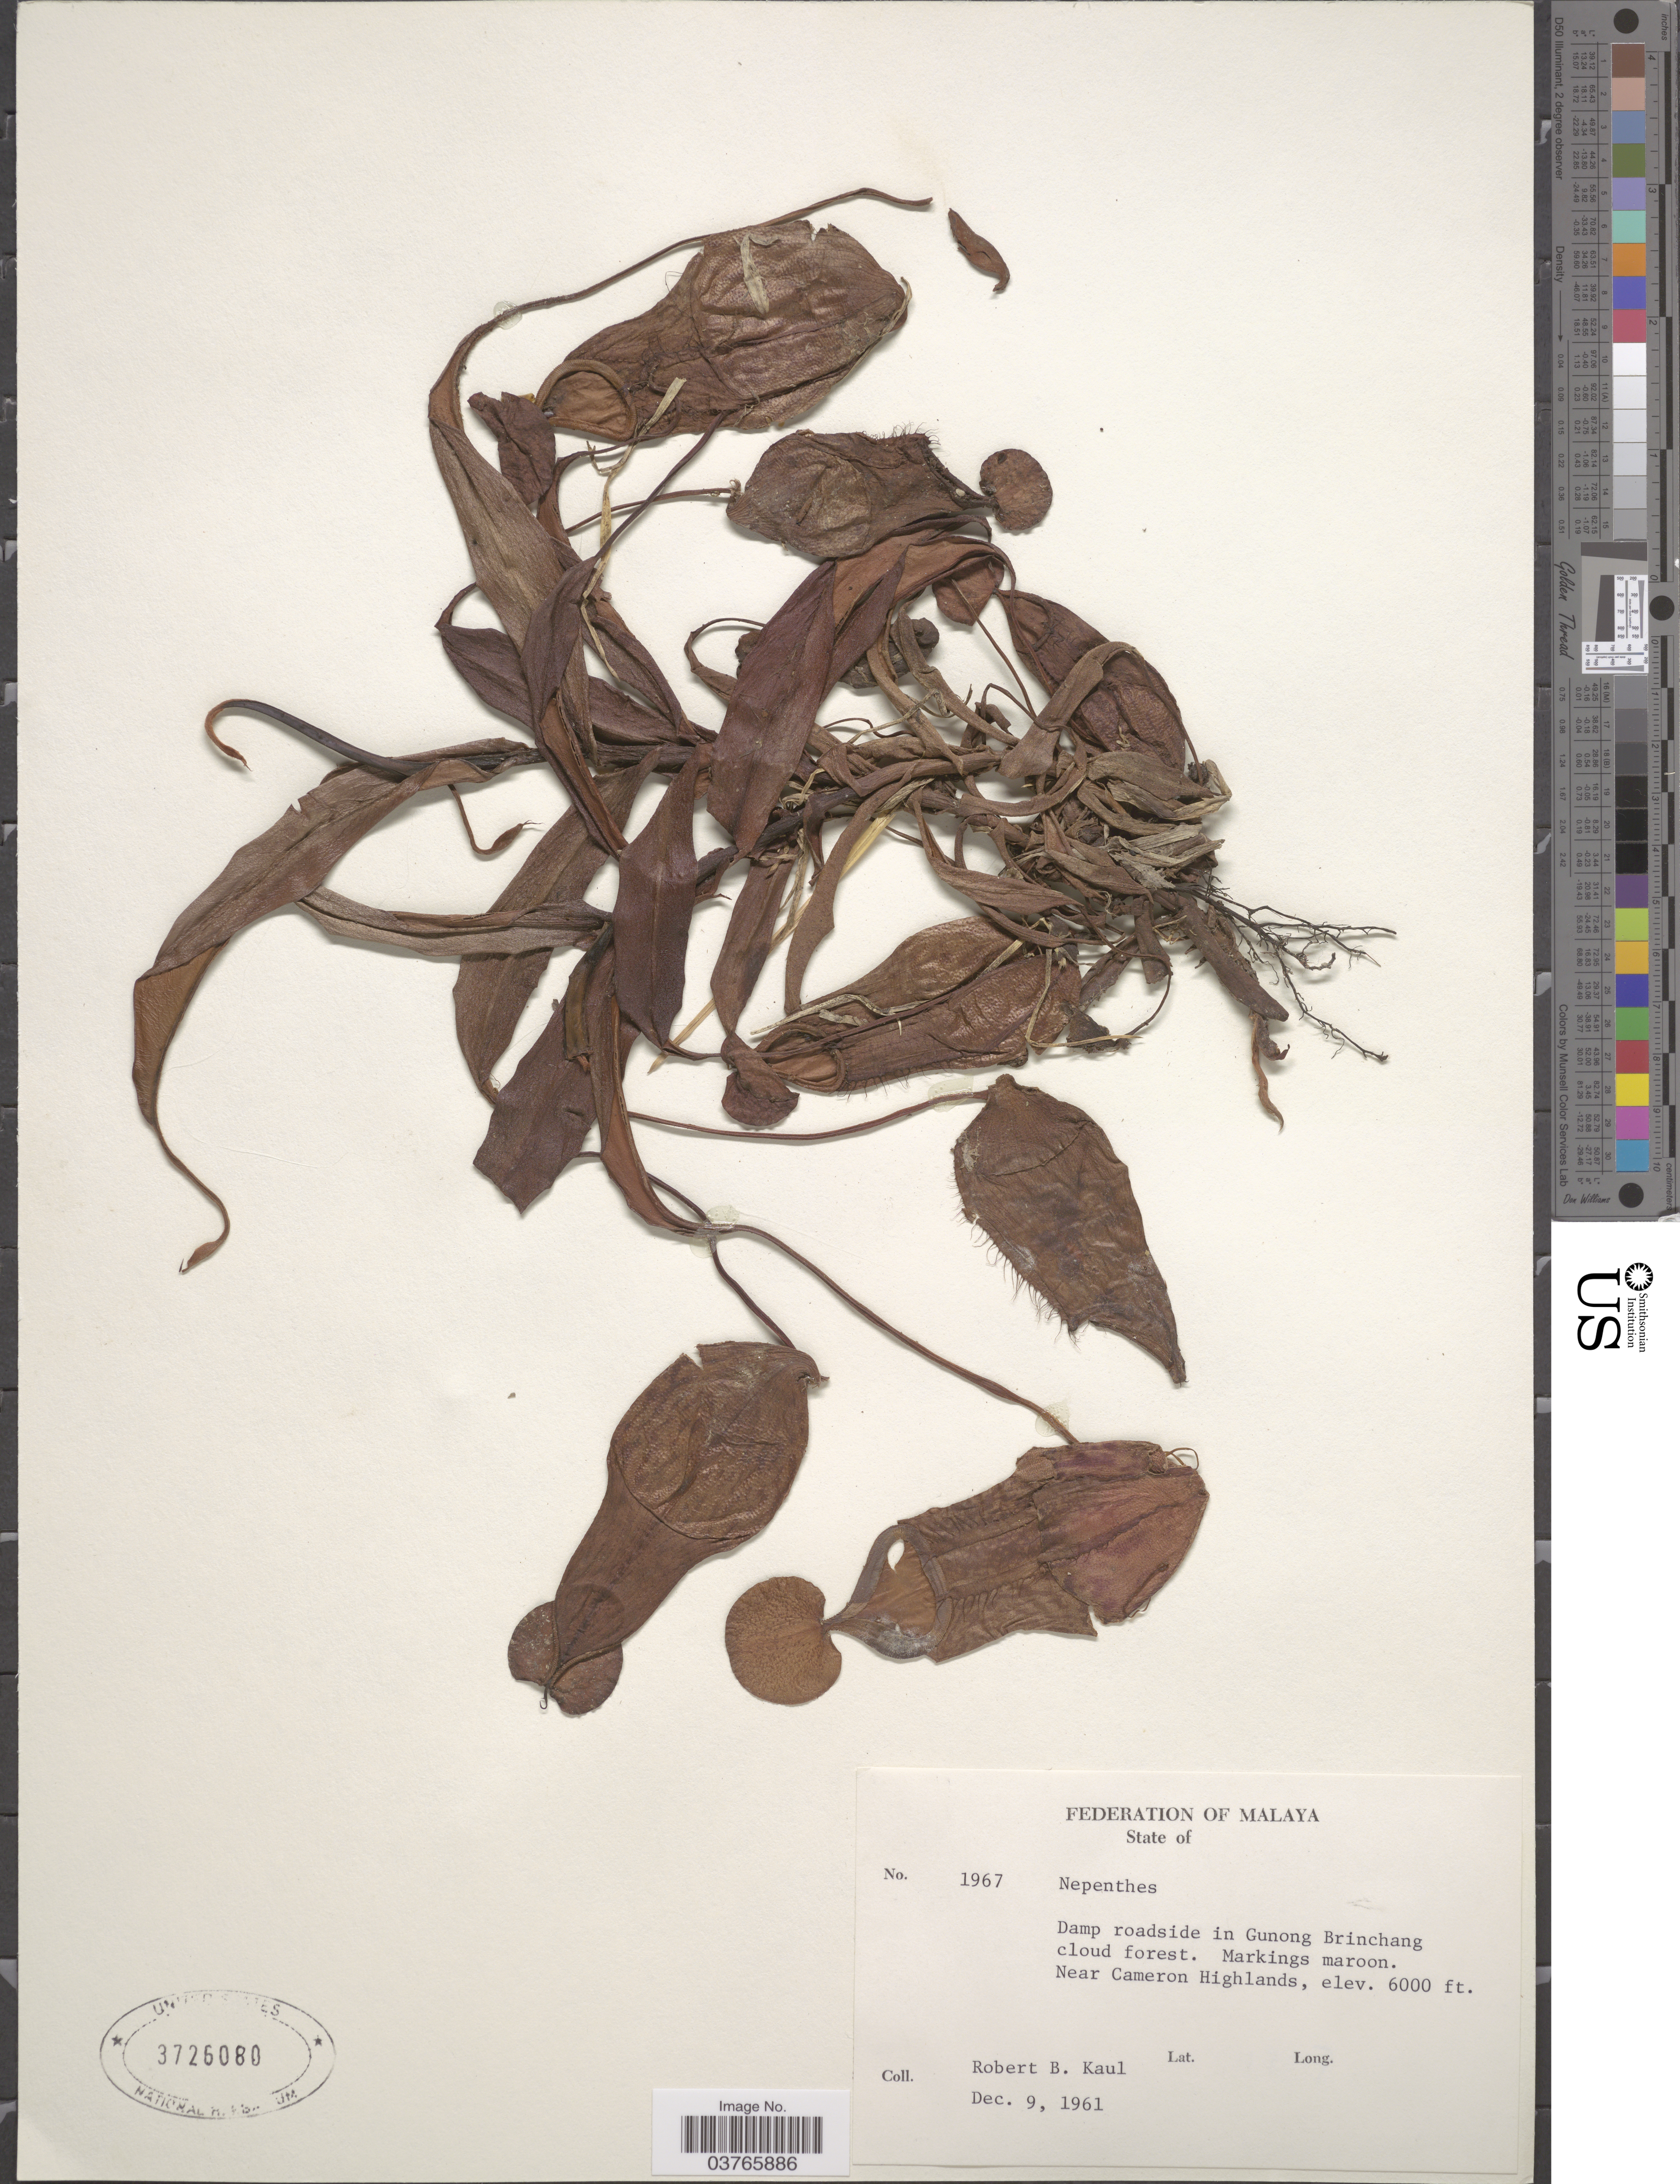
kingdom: Plantae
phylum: Tracheophyta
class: Magnoliopsida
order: Caryophyllales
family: Nepenthaceae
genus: Nepenthes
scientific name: Nepenthes sp.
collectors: R. Kaul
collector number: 1967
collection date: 1961-12-09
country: Malaysia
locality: Federation of Malaya. Damp roadside in Gunong Brinchang cloud forest. Markings maroon. Near Cameron Highlands.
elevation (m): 1829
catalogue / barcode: US 3726080